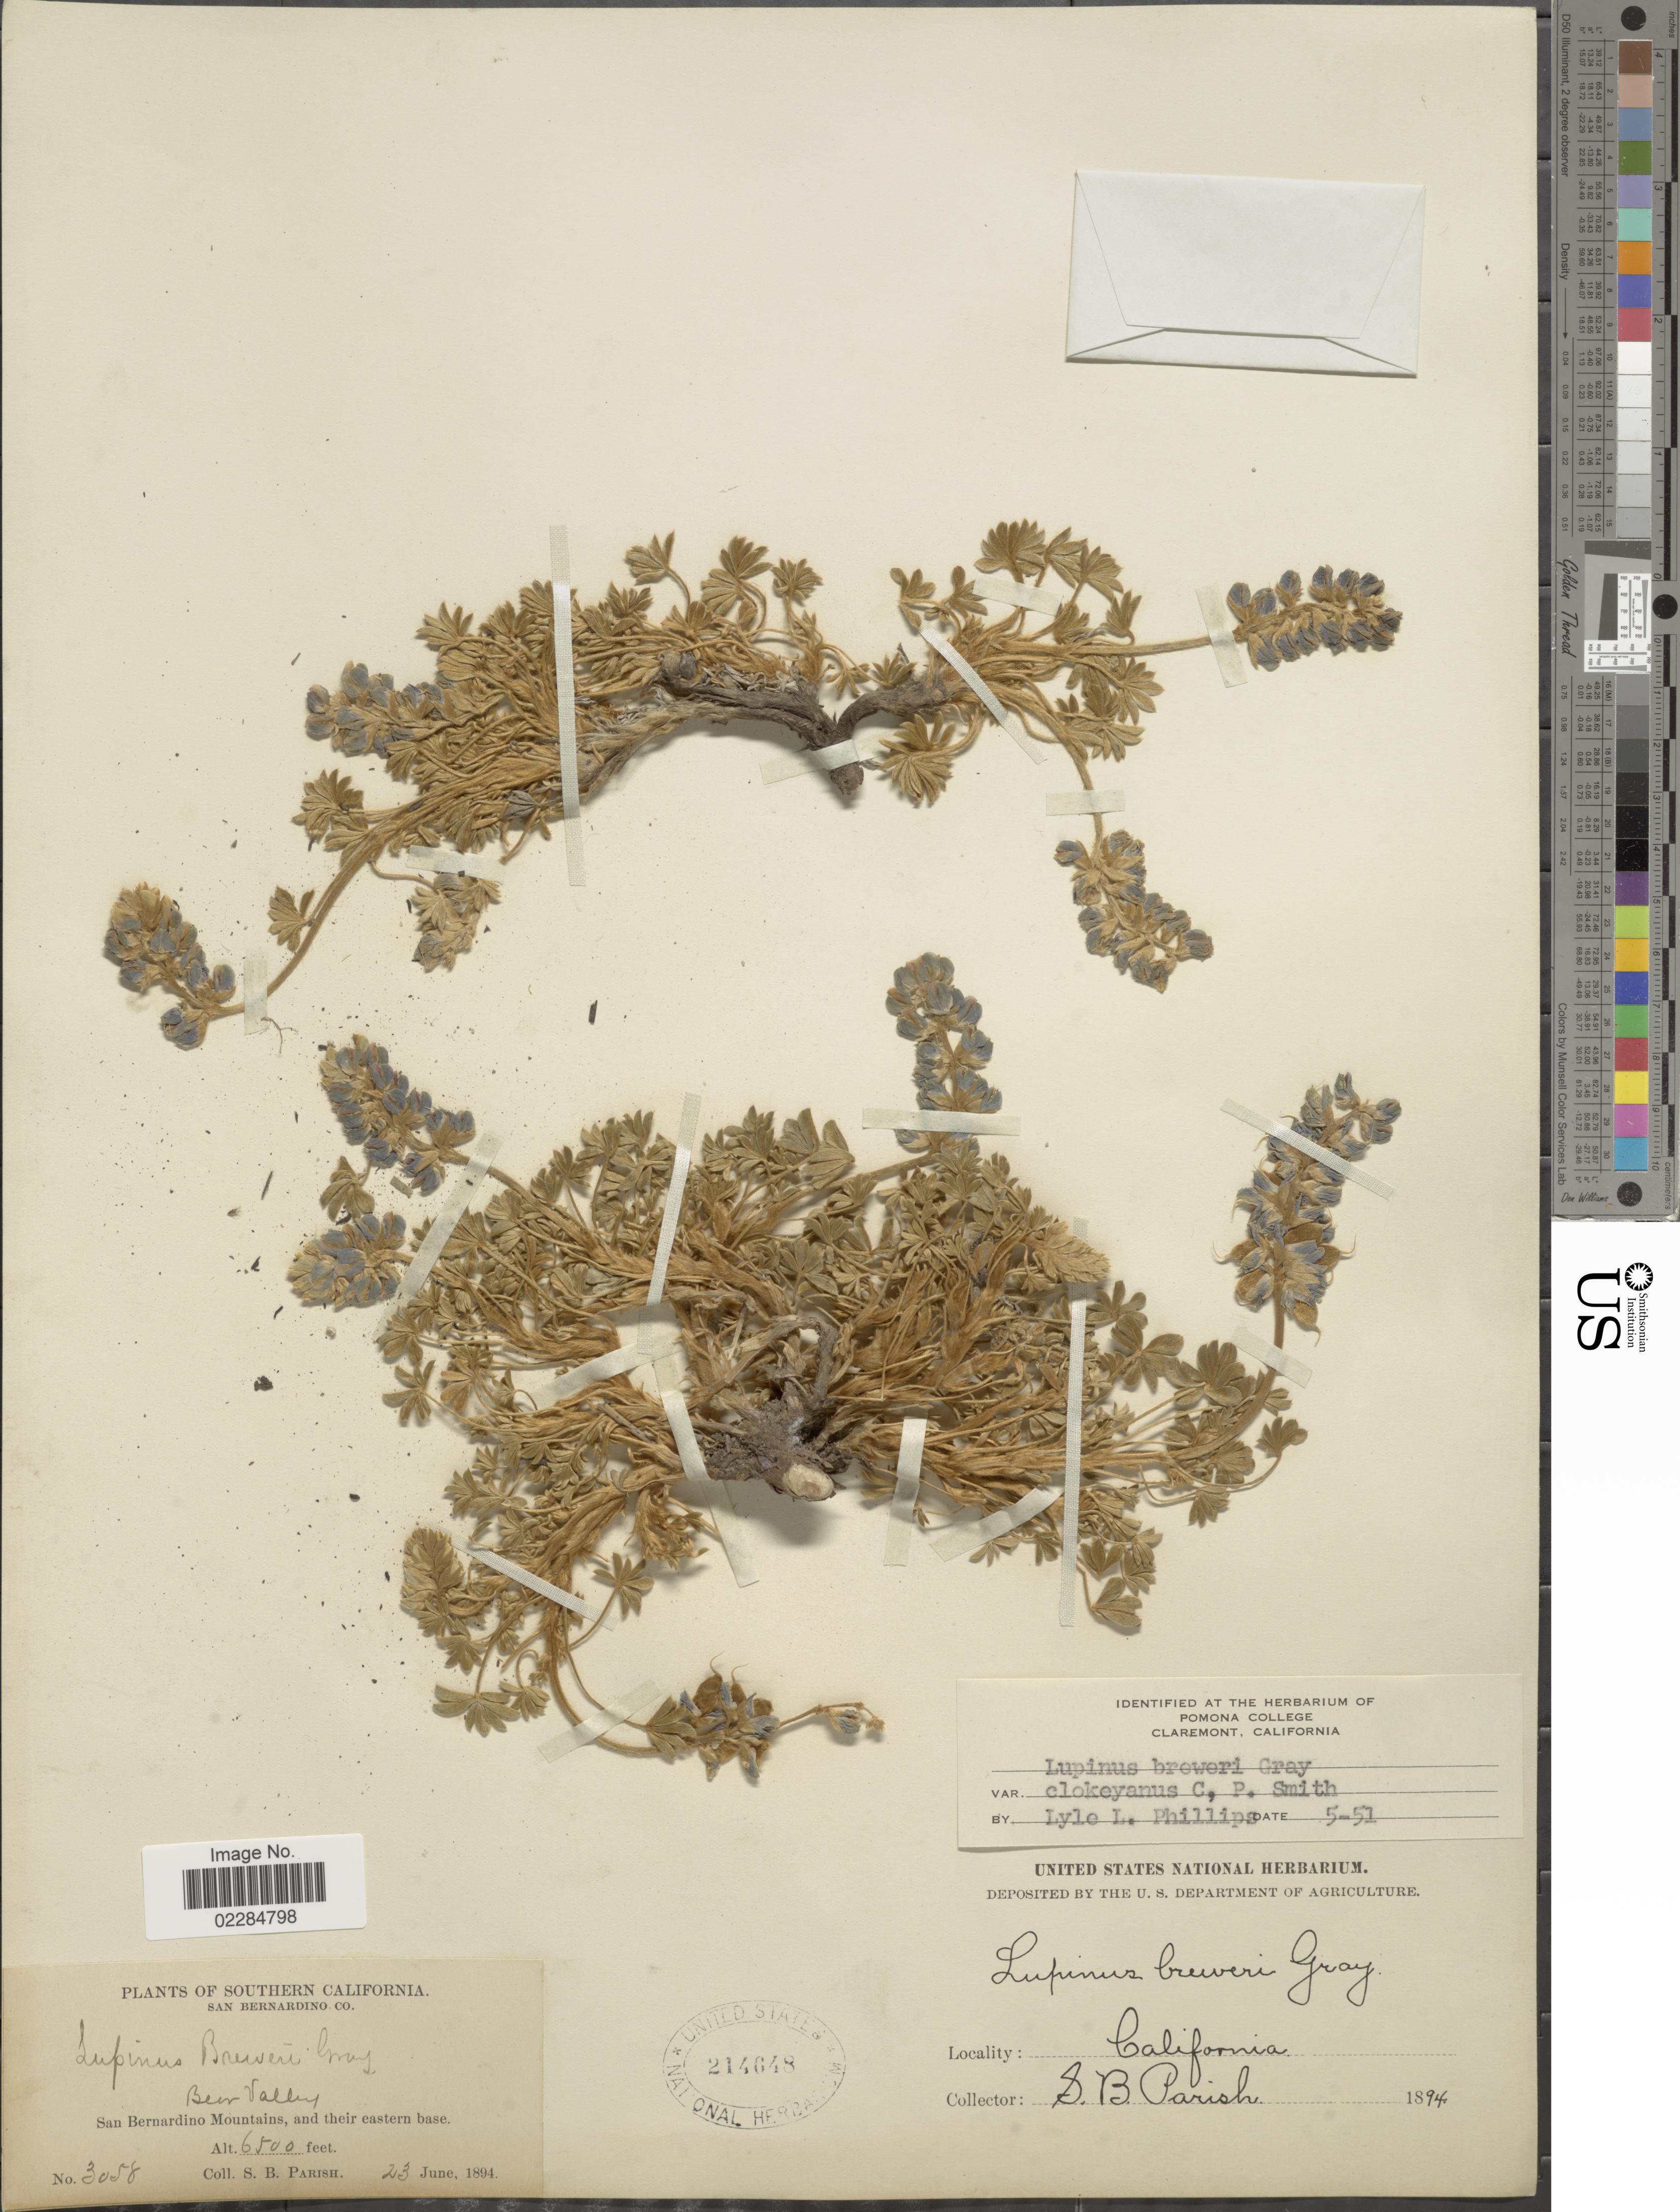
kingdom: Plantae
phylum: Tracheophyta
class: Magnoliopsida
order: Fabales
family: Fabaceae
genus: Lupinus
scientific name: Lupinus breweri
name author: A. Gray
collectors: S. B. Parish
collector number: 3058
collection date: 1894-06-23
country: United States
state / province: California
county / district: San Bernardino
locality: Southern California. San Bernardino Co. Bear Valley. San Bernardino Mountains, and their eastern base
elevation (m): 1981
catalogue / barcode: US 214048